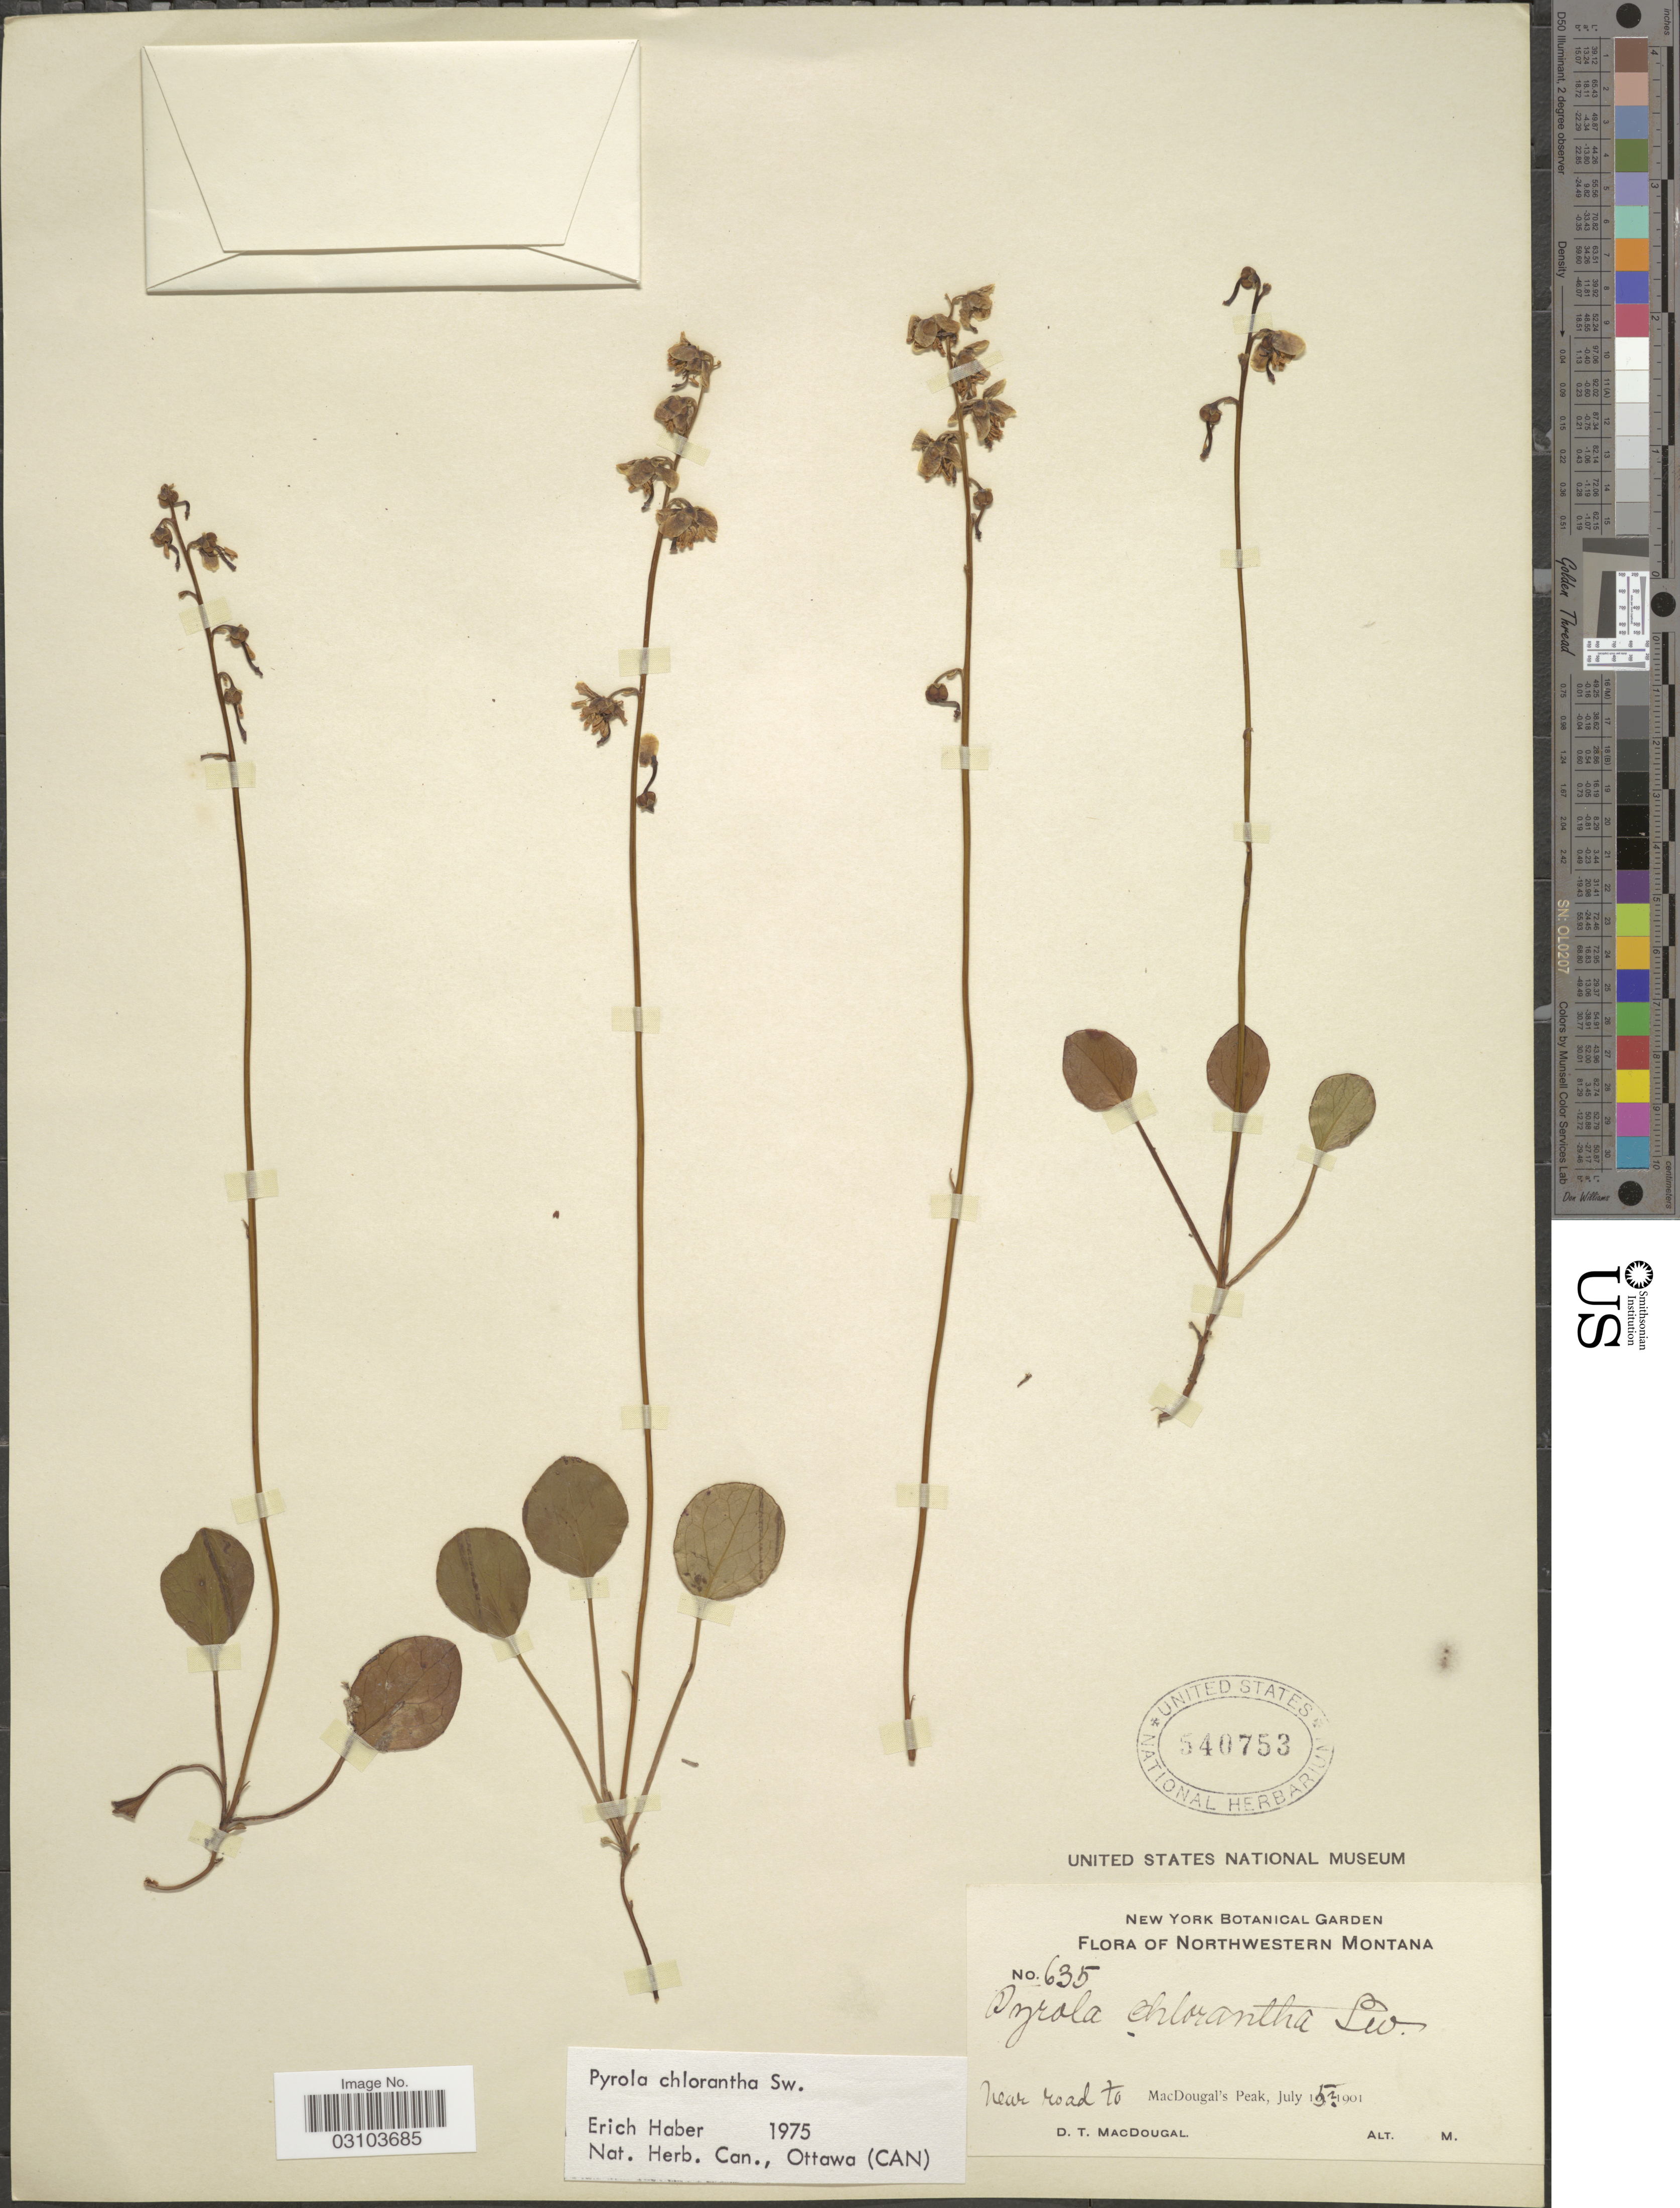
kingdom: Plantae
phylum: Tracheophyta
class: Magnoliopsida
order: Ericales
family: Ericaceae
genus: Pyrola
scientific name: Pyrola chlorantha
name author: Schweigg.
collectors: D. T. MacDougal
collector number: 635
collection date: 1901-07-15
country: United States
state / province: Montana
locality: Northwestern Montana. Near road to MacDougal's Peak.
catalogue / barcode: US 540753